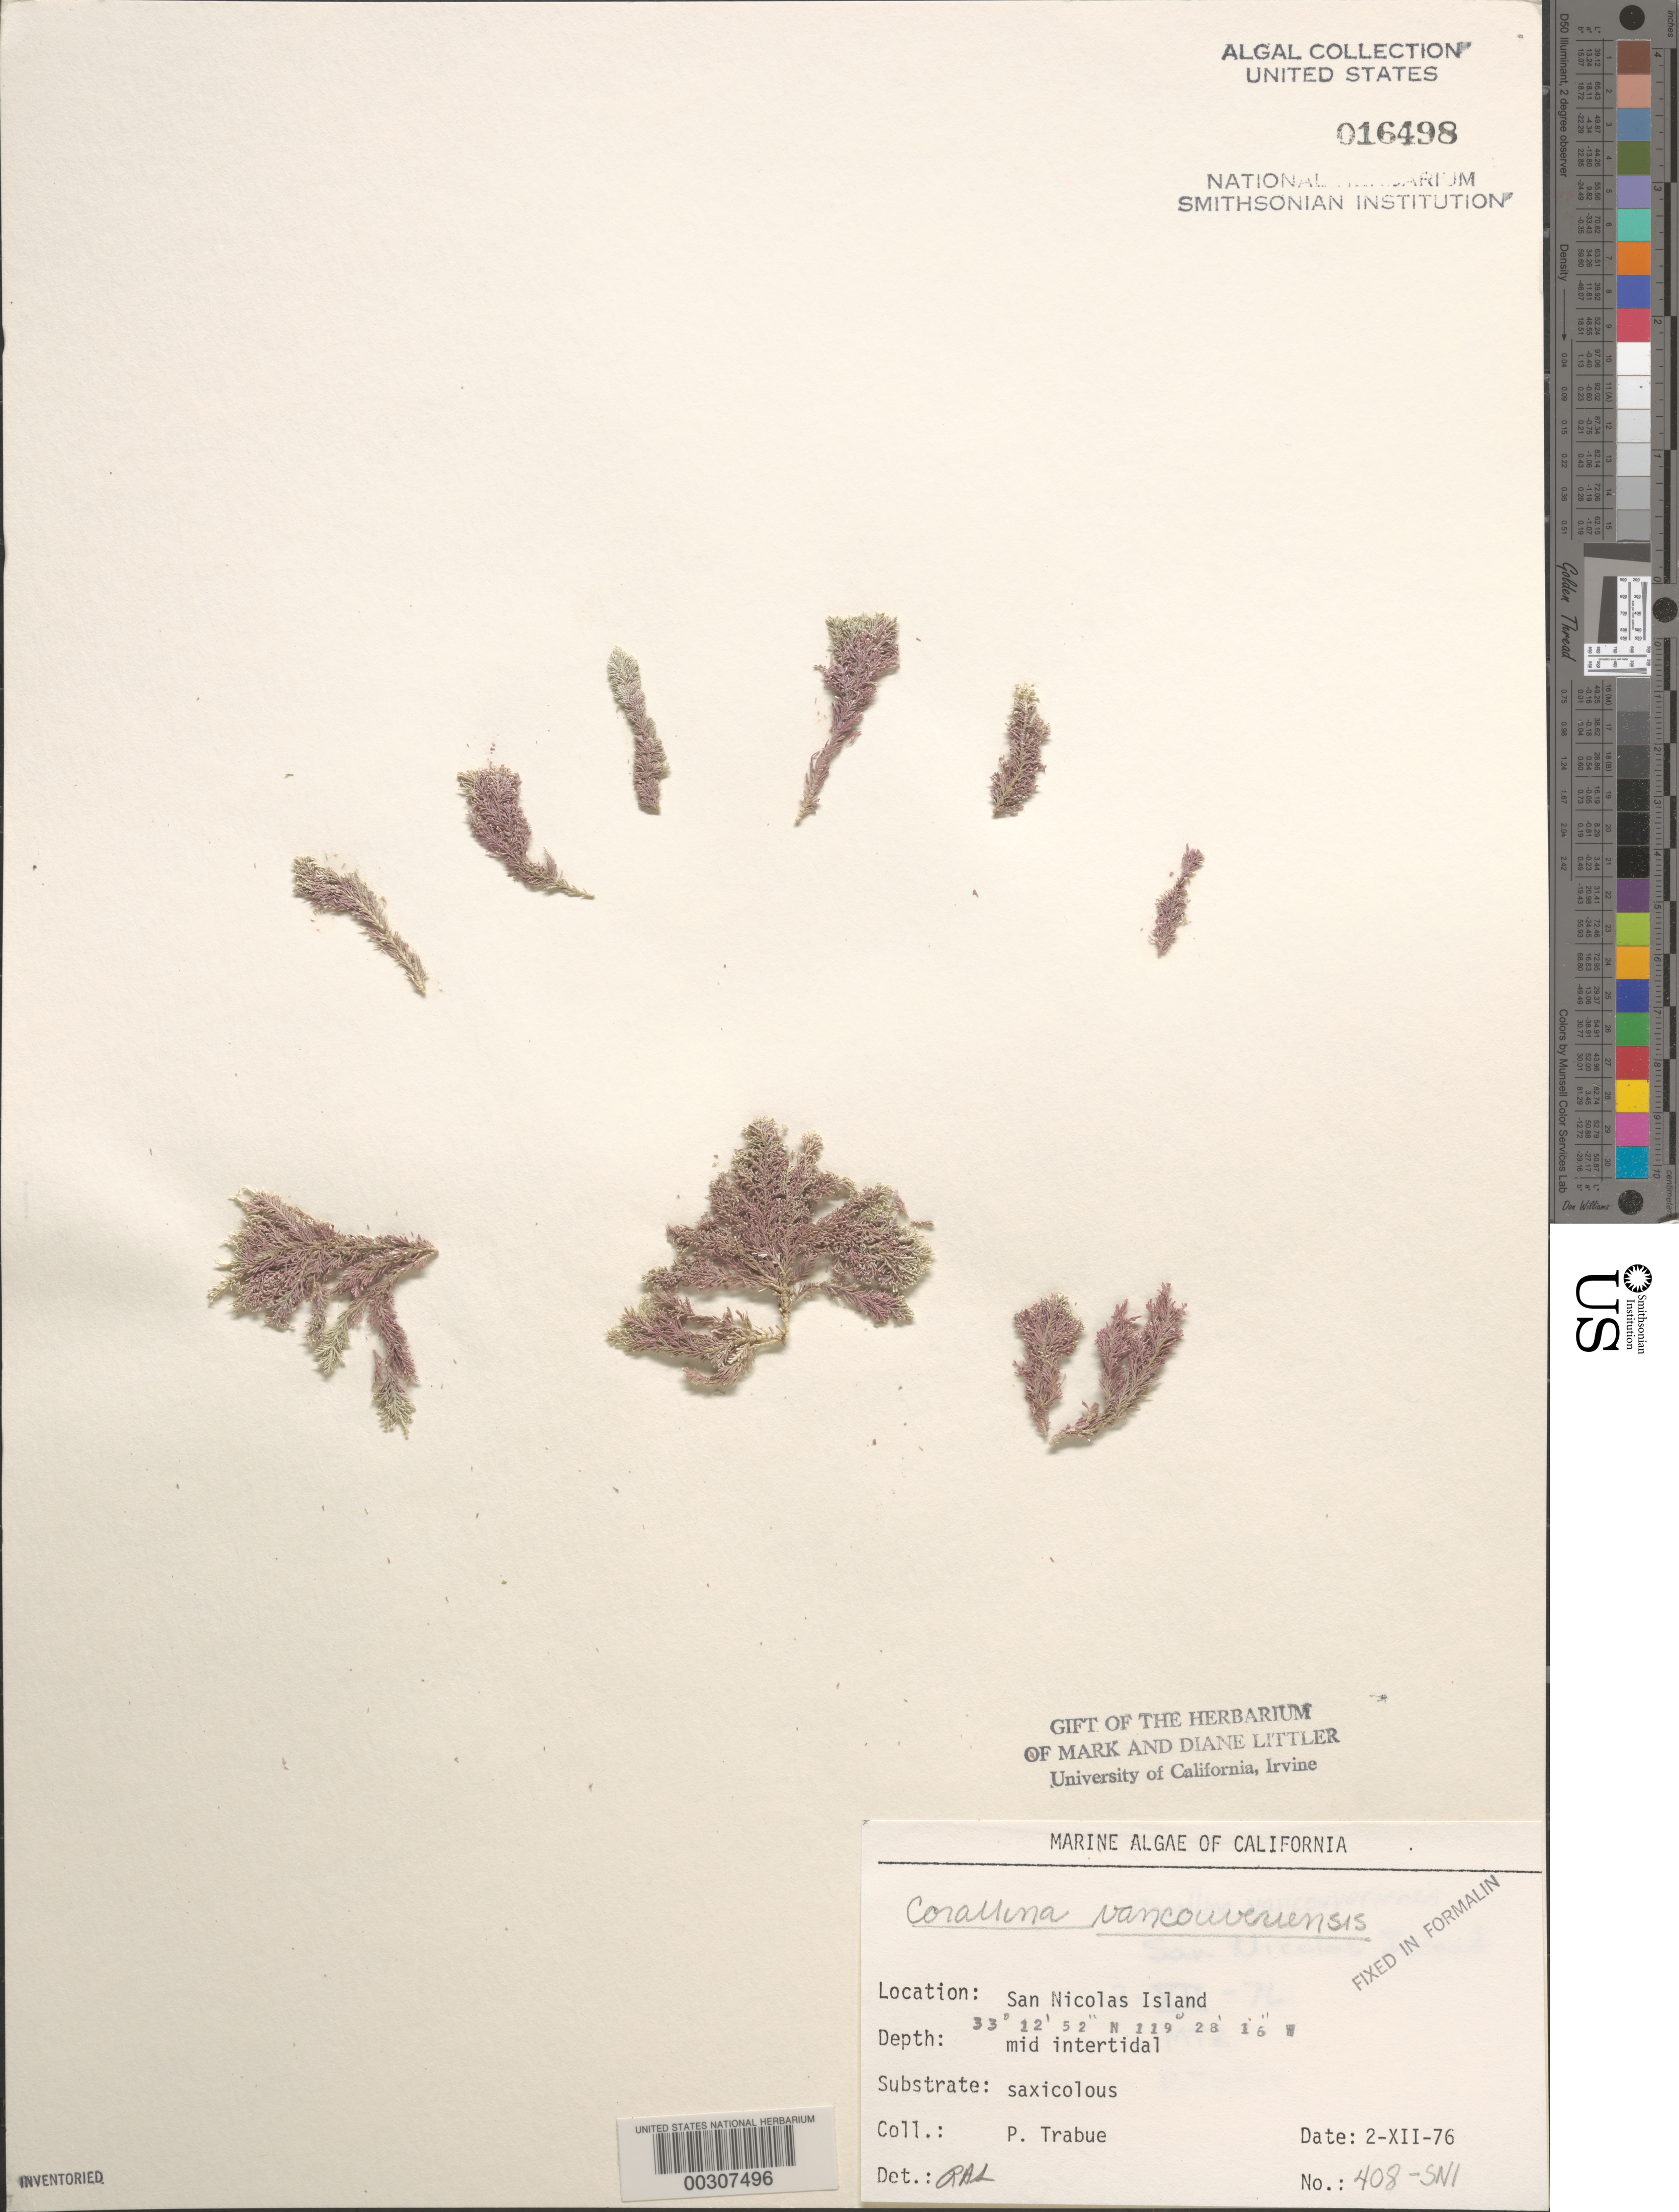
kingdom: Plantae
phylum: Rhodophyta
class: Florideophyceae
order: Corallinales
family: Corallinaceae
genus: Corallina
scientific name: Corallina vancouveriensis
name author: Yendo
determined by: Sims, Robert H.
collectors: P. J. Trabue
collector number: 408-SNI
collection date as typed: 27 Dec 1976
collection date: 1976-12-27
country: United States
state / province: California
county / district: Ventura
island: San Nicolas Island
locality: Dutch Harbor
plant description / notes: BLM-SOCALBIGHT Rocky Intertidal Survey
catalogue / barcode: US 16498